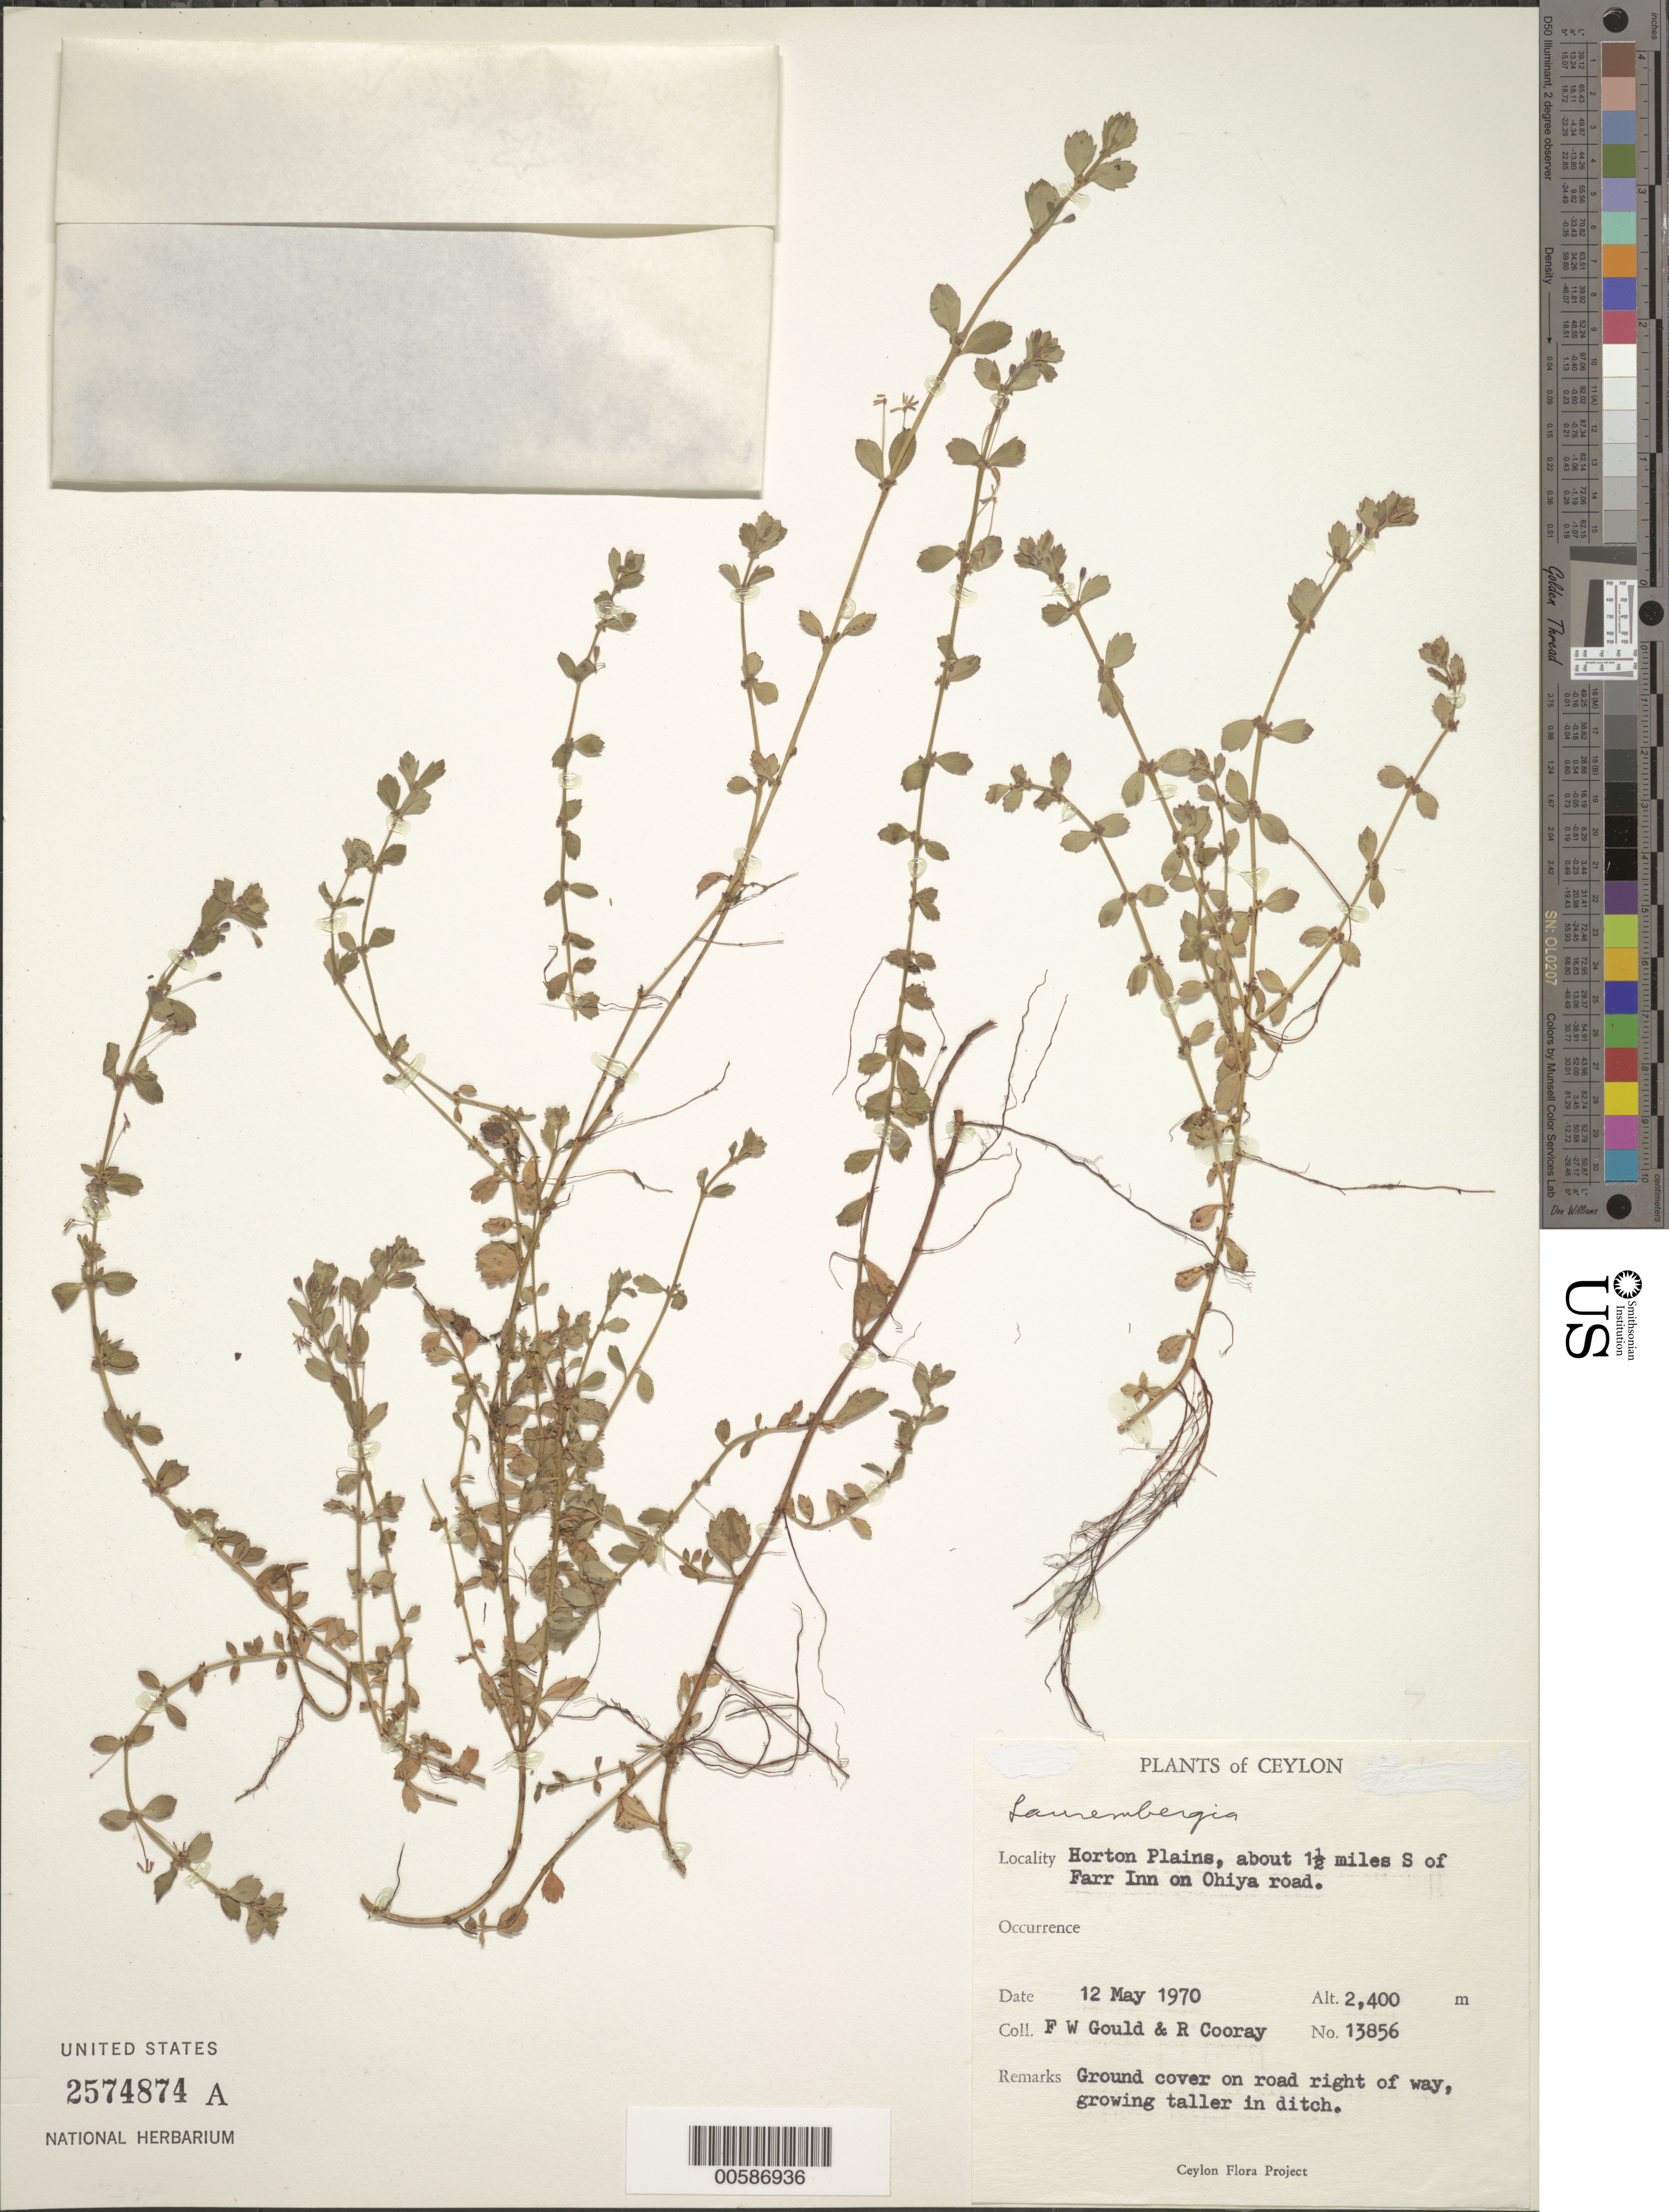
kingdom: Plantae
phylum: Tracheophyta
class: Magnoliopsida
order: Saxifragales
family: Haloragaceae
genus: Laurembergia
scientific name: Laurembergia sp.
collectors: F. W. Gould & R. Cooray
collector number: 13856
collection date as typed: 12 May 1970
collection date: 1970-05-12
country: Sri Lanka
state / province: Central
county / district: Nuwara Eliya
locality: Horton Plains, S of Farr Inn on Ohiya road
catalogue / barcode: US 2574874A